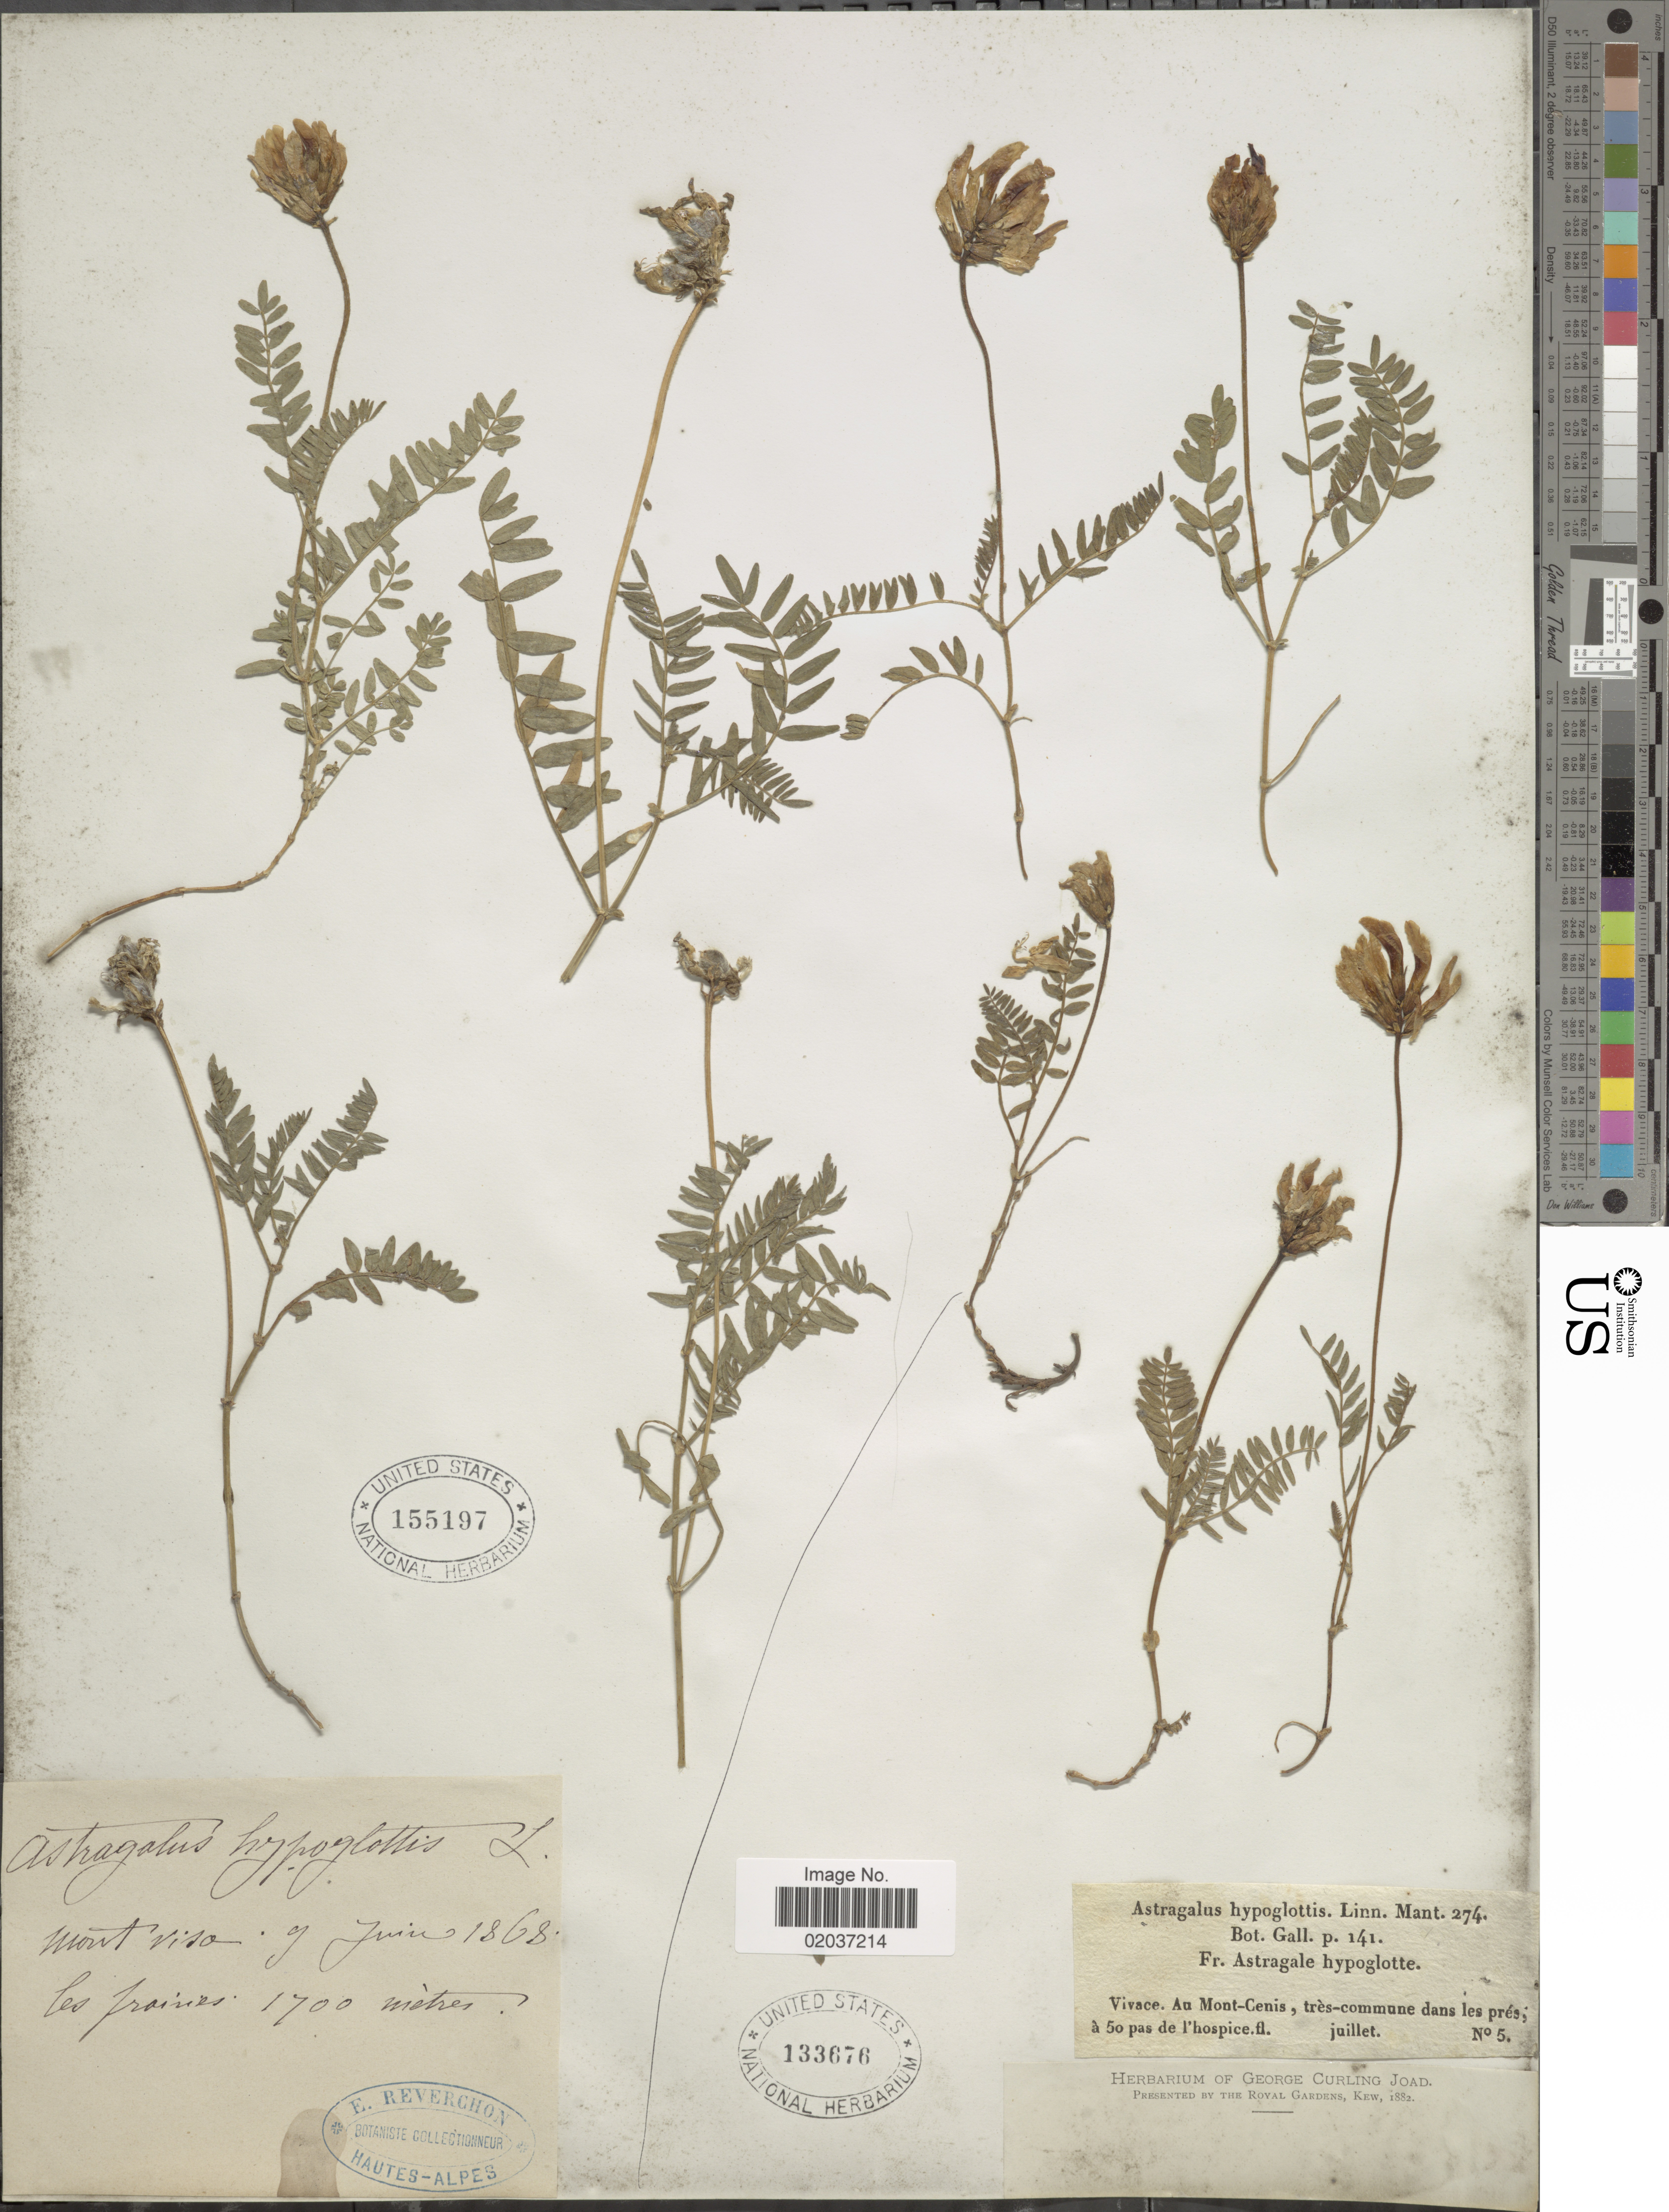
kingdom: Plantae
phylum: Tracheophyta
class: Magnoliopsida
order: Fabales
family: Fabaceae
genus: Astragalus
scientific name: Astragalus hypoglottis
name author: L.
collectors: ex herb. George Curling Joad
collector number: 5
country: France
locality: Vivace. Au Mont-Cenis, tres-commune dans les pres a 50 pas de l'hospice.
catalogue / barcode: US 133676-2